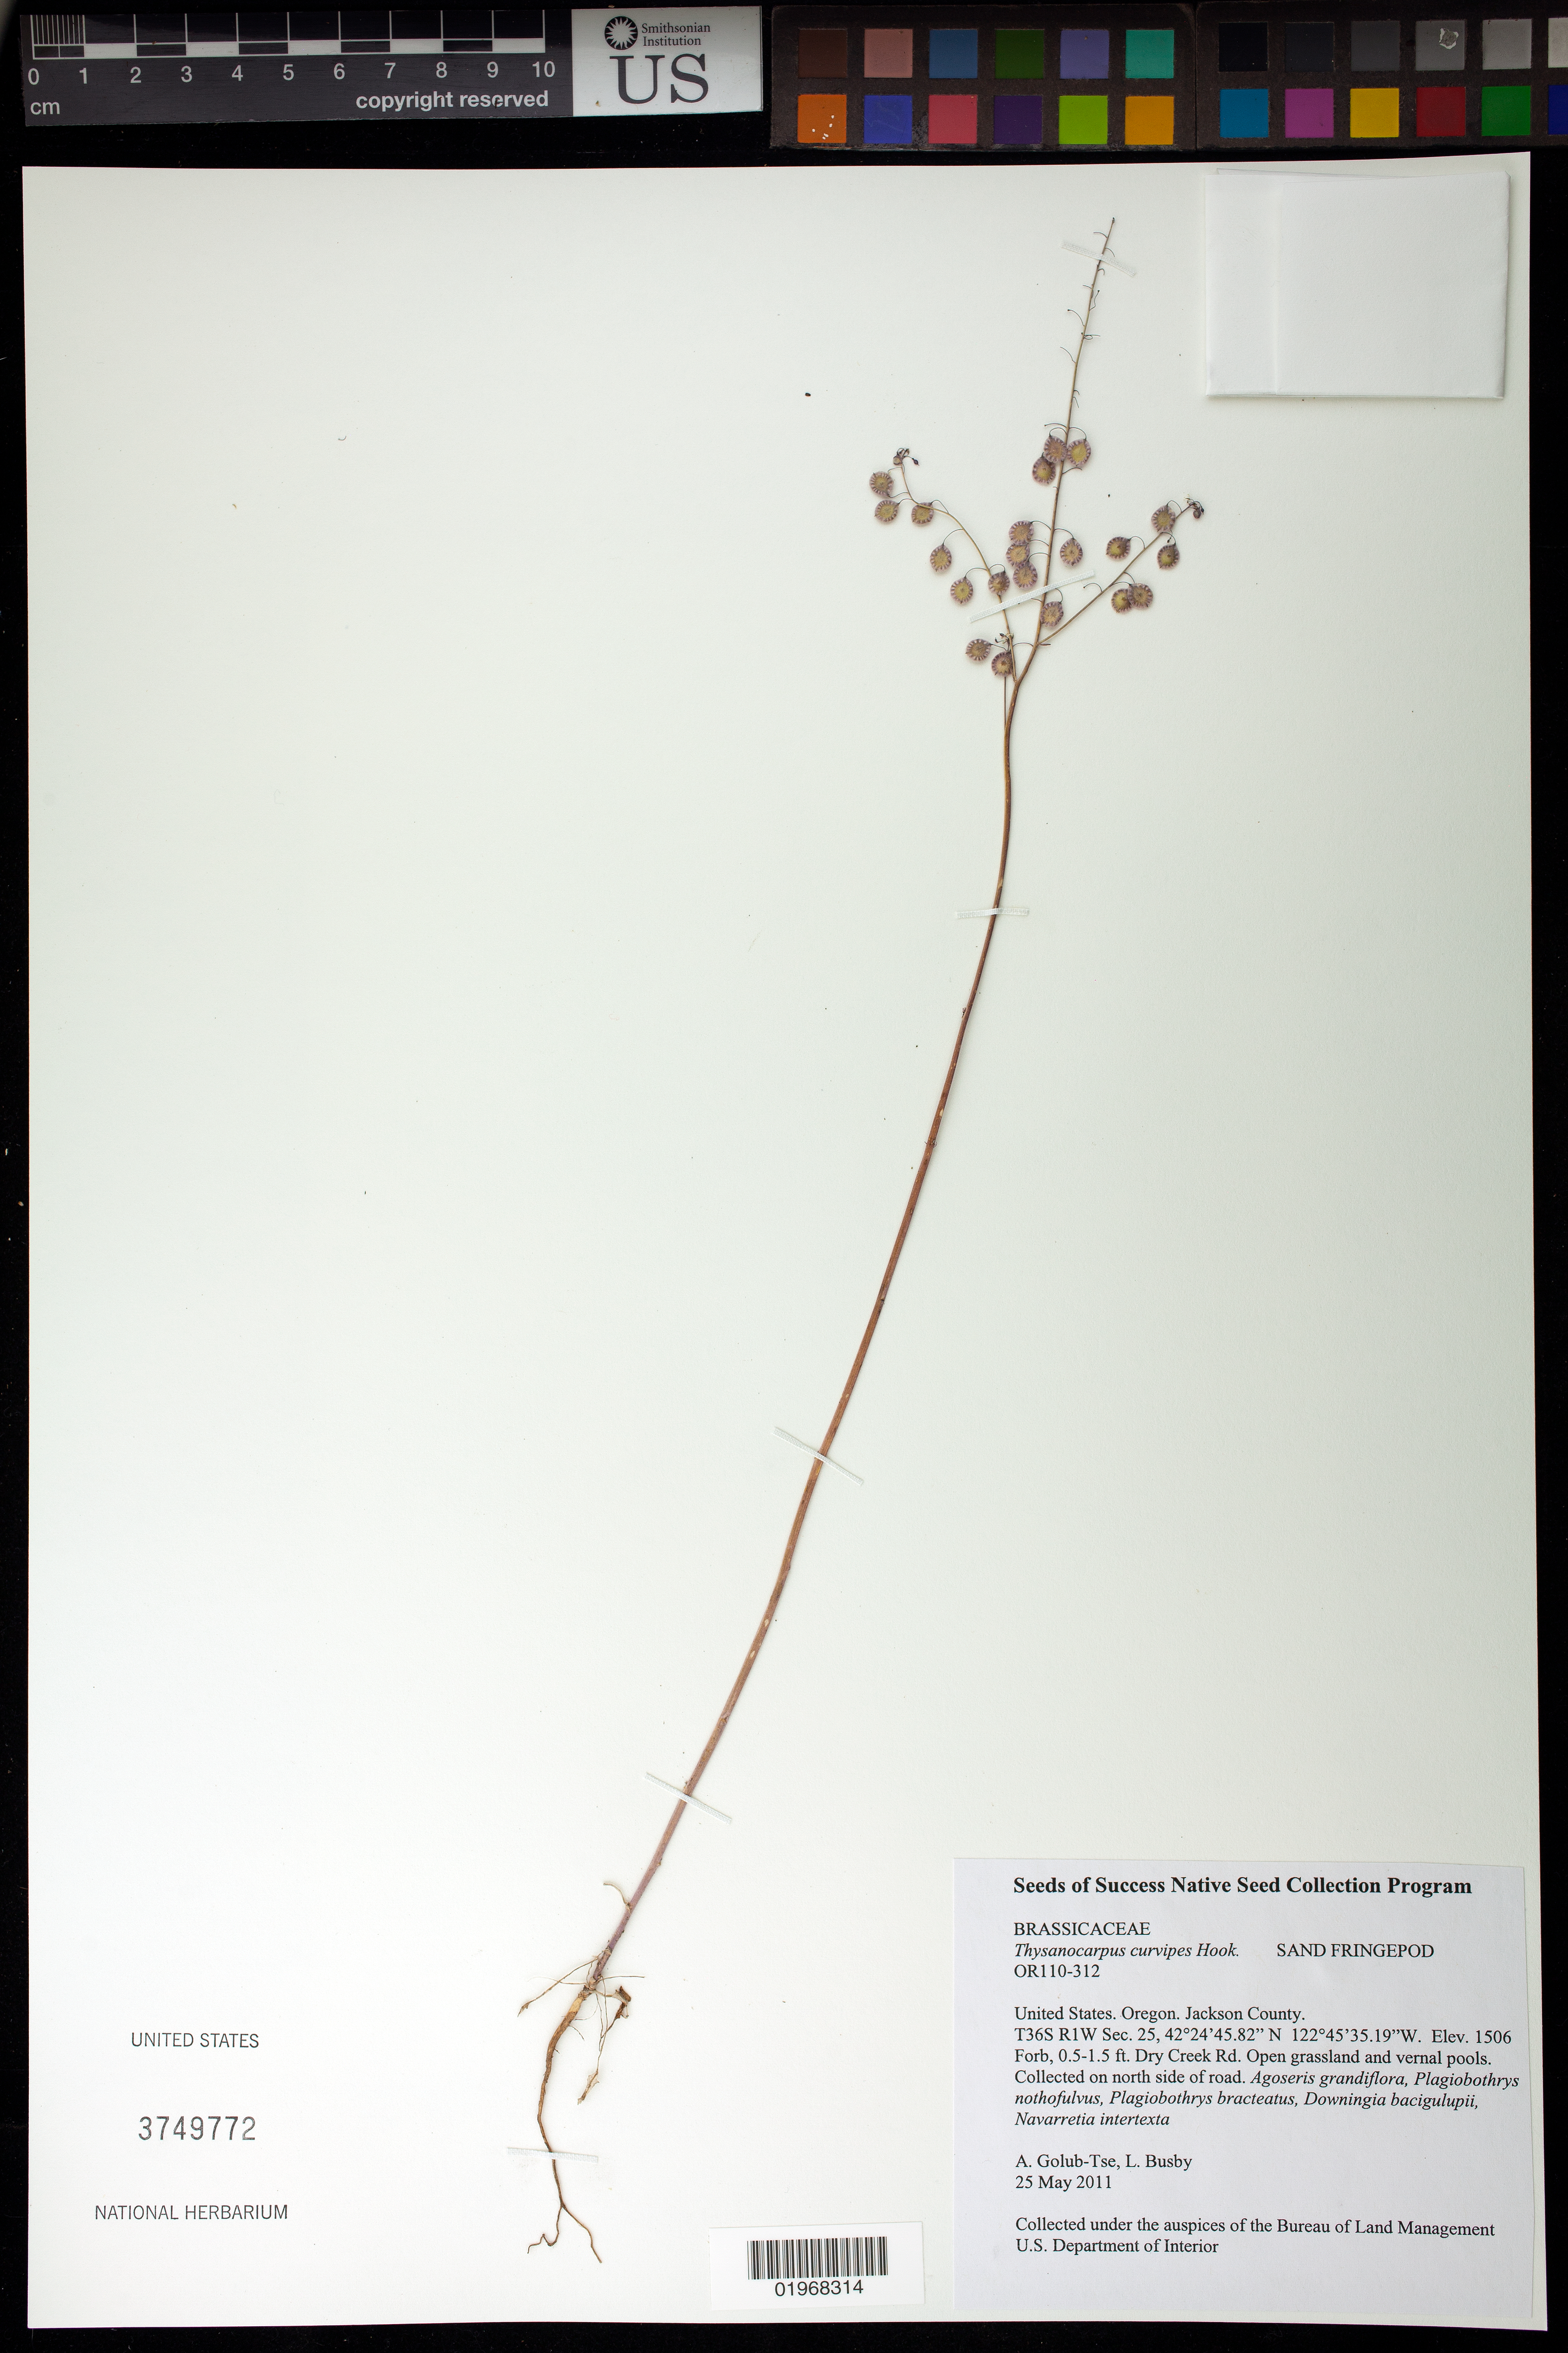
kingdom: Plantae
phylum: Tracheophyta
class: Magnoliopsida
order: Brassicales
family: Brassicaceae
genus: Thysanocarpus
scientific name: Thysanocarpus curvipes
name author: Hook.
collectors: A. Golub-Tse & L. Busby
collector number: OR110-312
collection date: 2011-05-25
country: United States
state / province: Oregon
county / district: Jackson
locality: Dry Creek Rd.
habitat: Open grassland and vernal pools. With Agoseris grandiflora, Plagiobothrys bracteatus, Navarretia intertexta, ect.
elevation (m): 459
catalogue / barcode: US 3749772